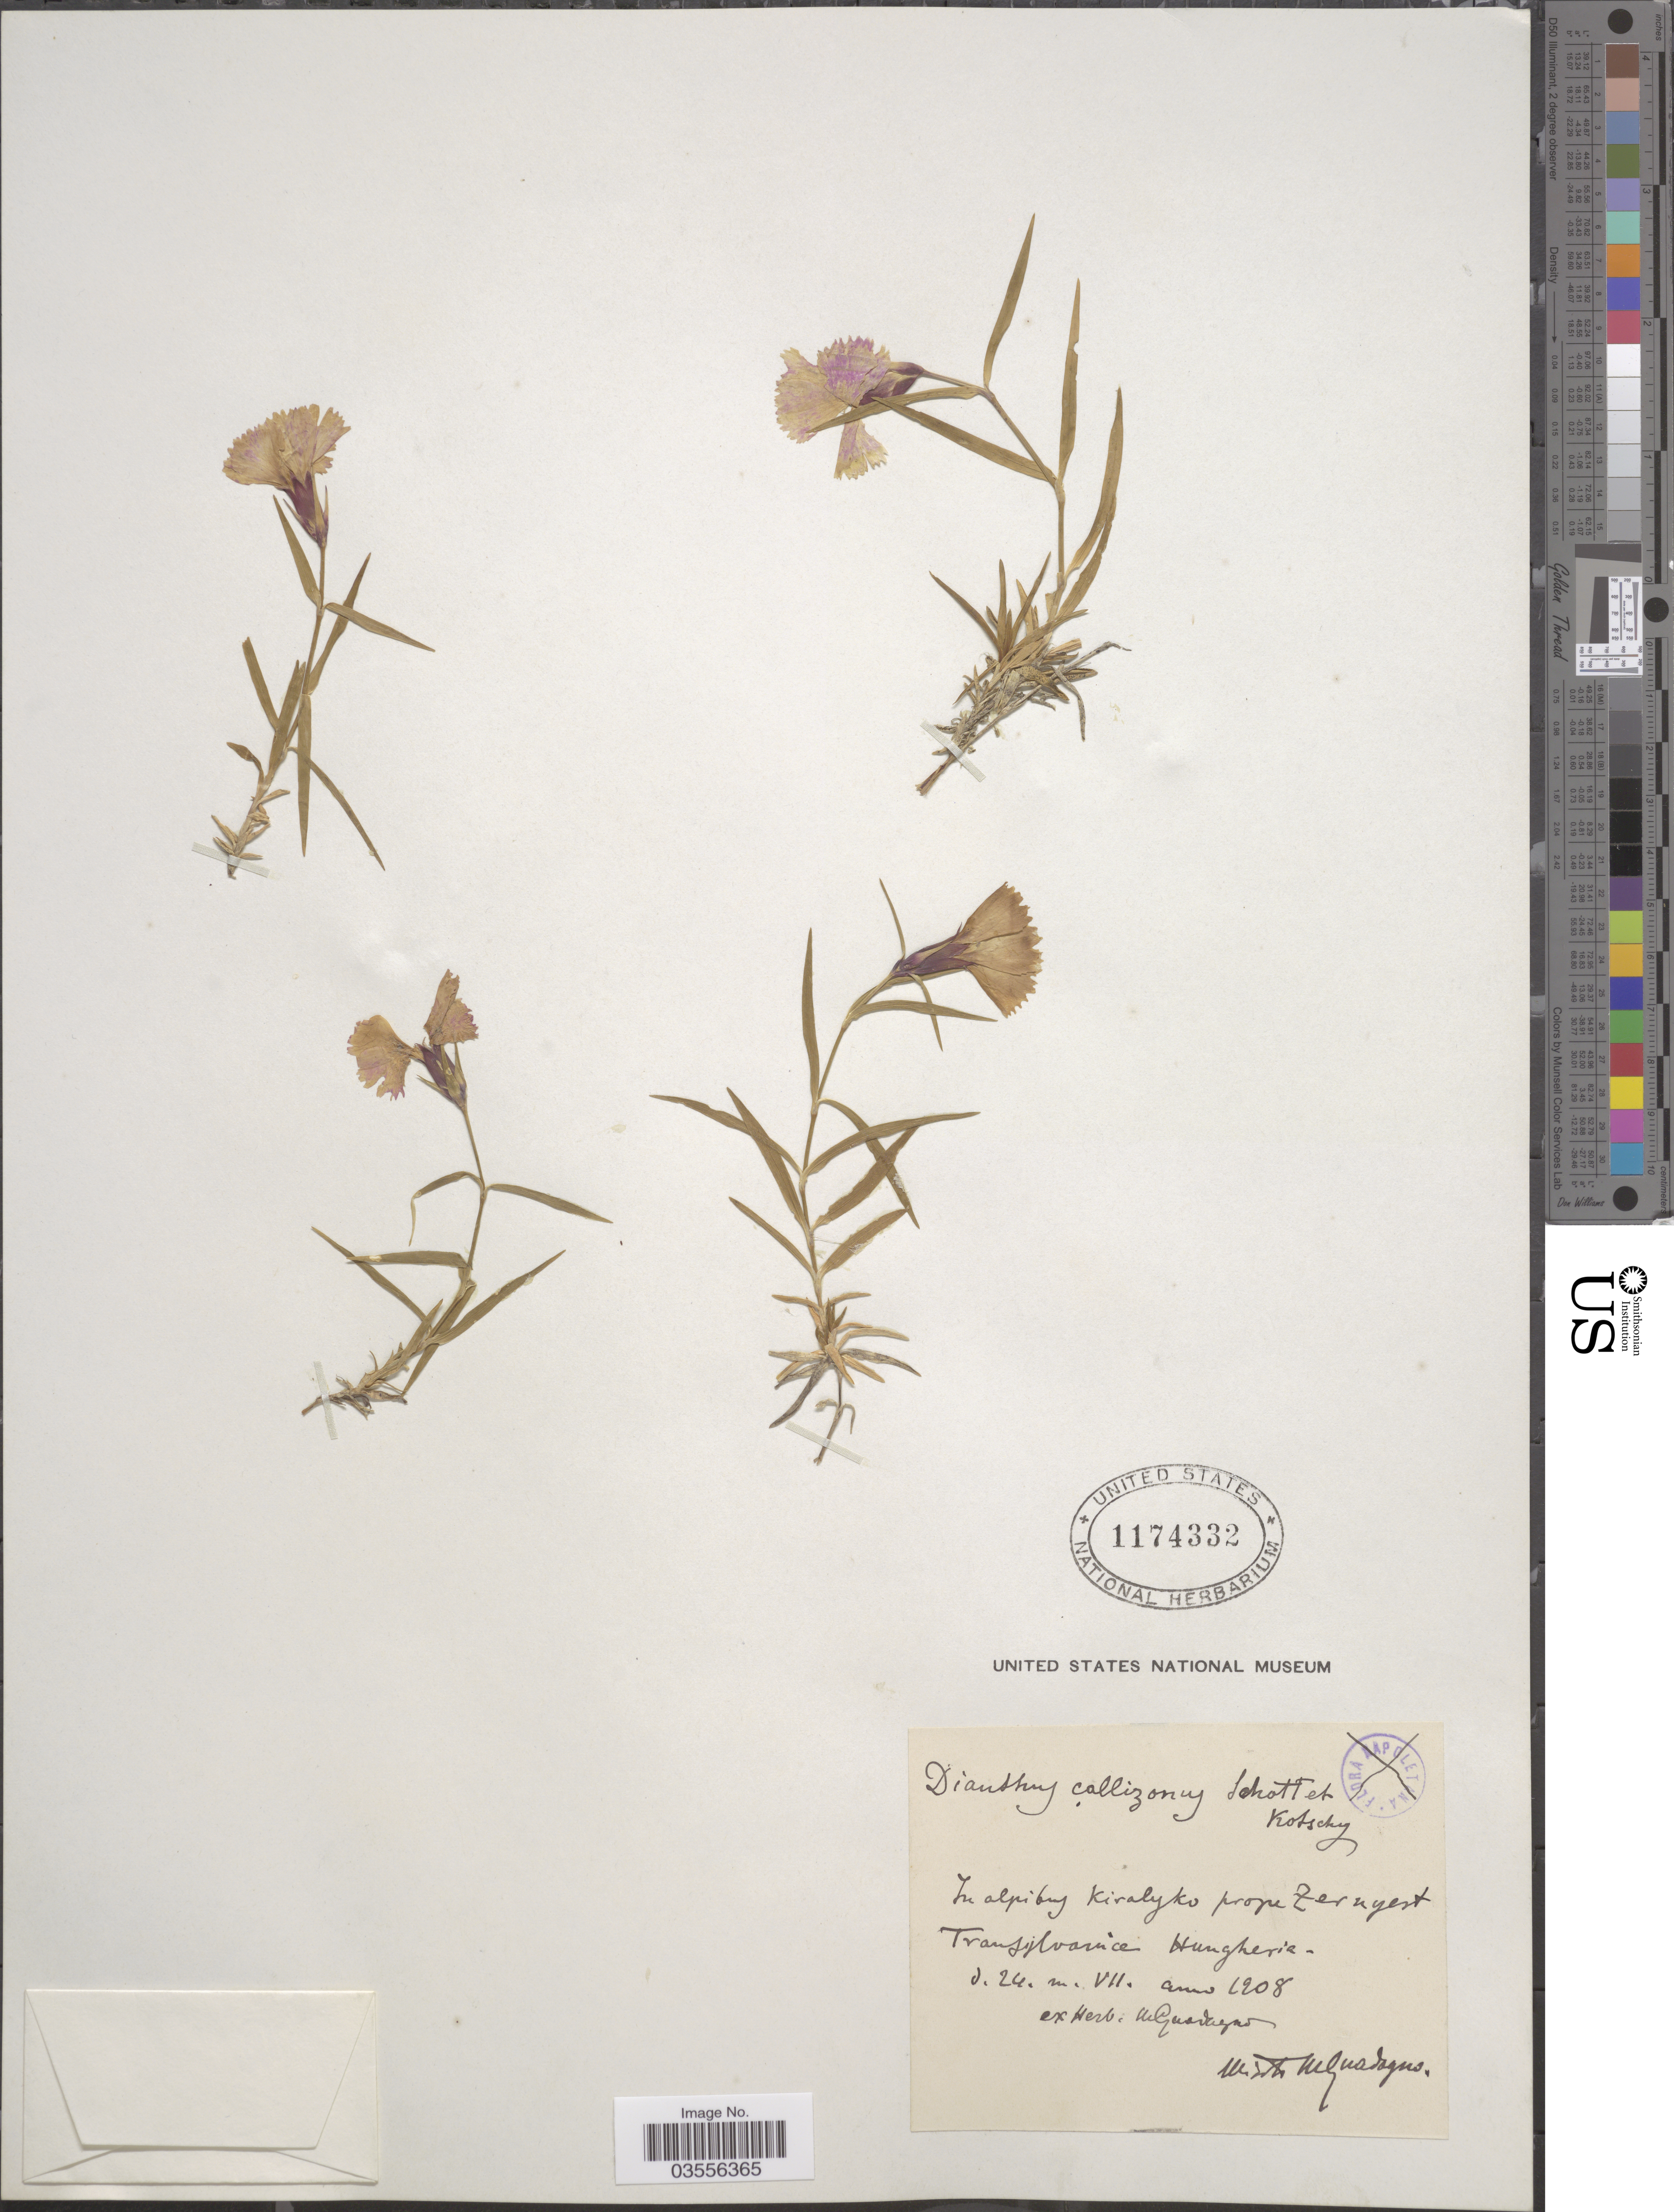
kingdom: Plantae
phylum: Tracheophyta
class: Magnoliopsida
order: Caryophyllales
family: Caryophyllaceae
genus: Dianthus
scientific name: Dianthus callizonus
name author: Schott & Kotschy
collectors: M. Guadagno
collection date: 1908-07-24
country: Romania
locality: In alpibus Kiralyko prope Zernyest,Transylvanice, Hungheria.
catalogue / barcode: US 1174332